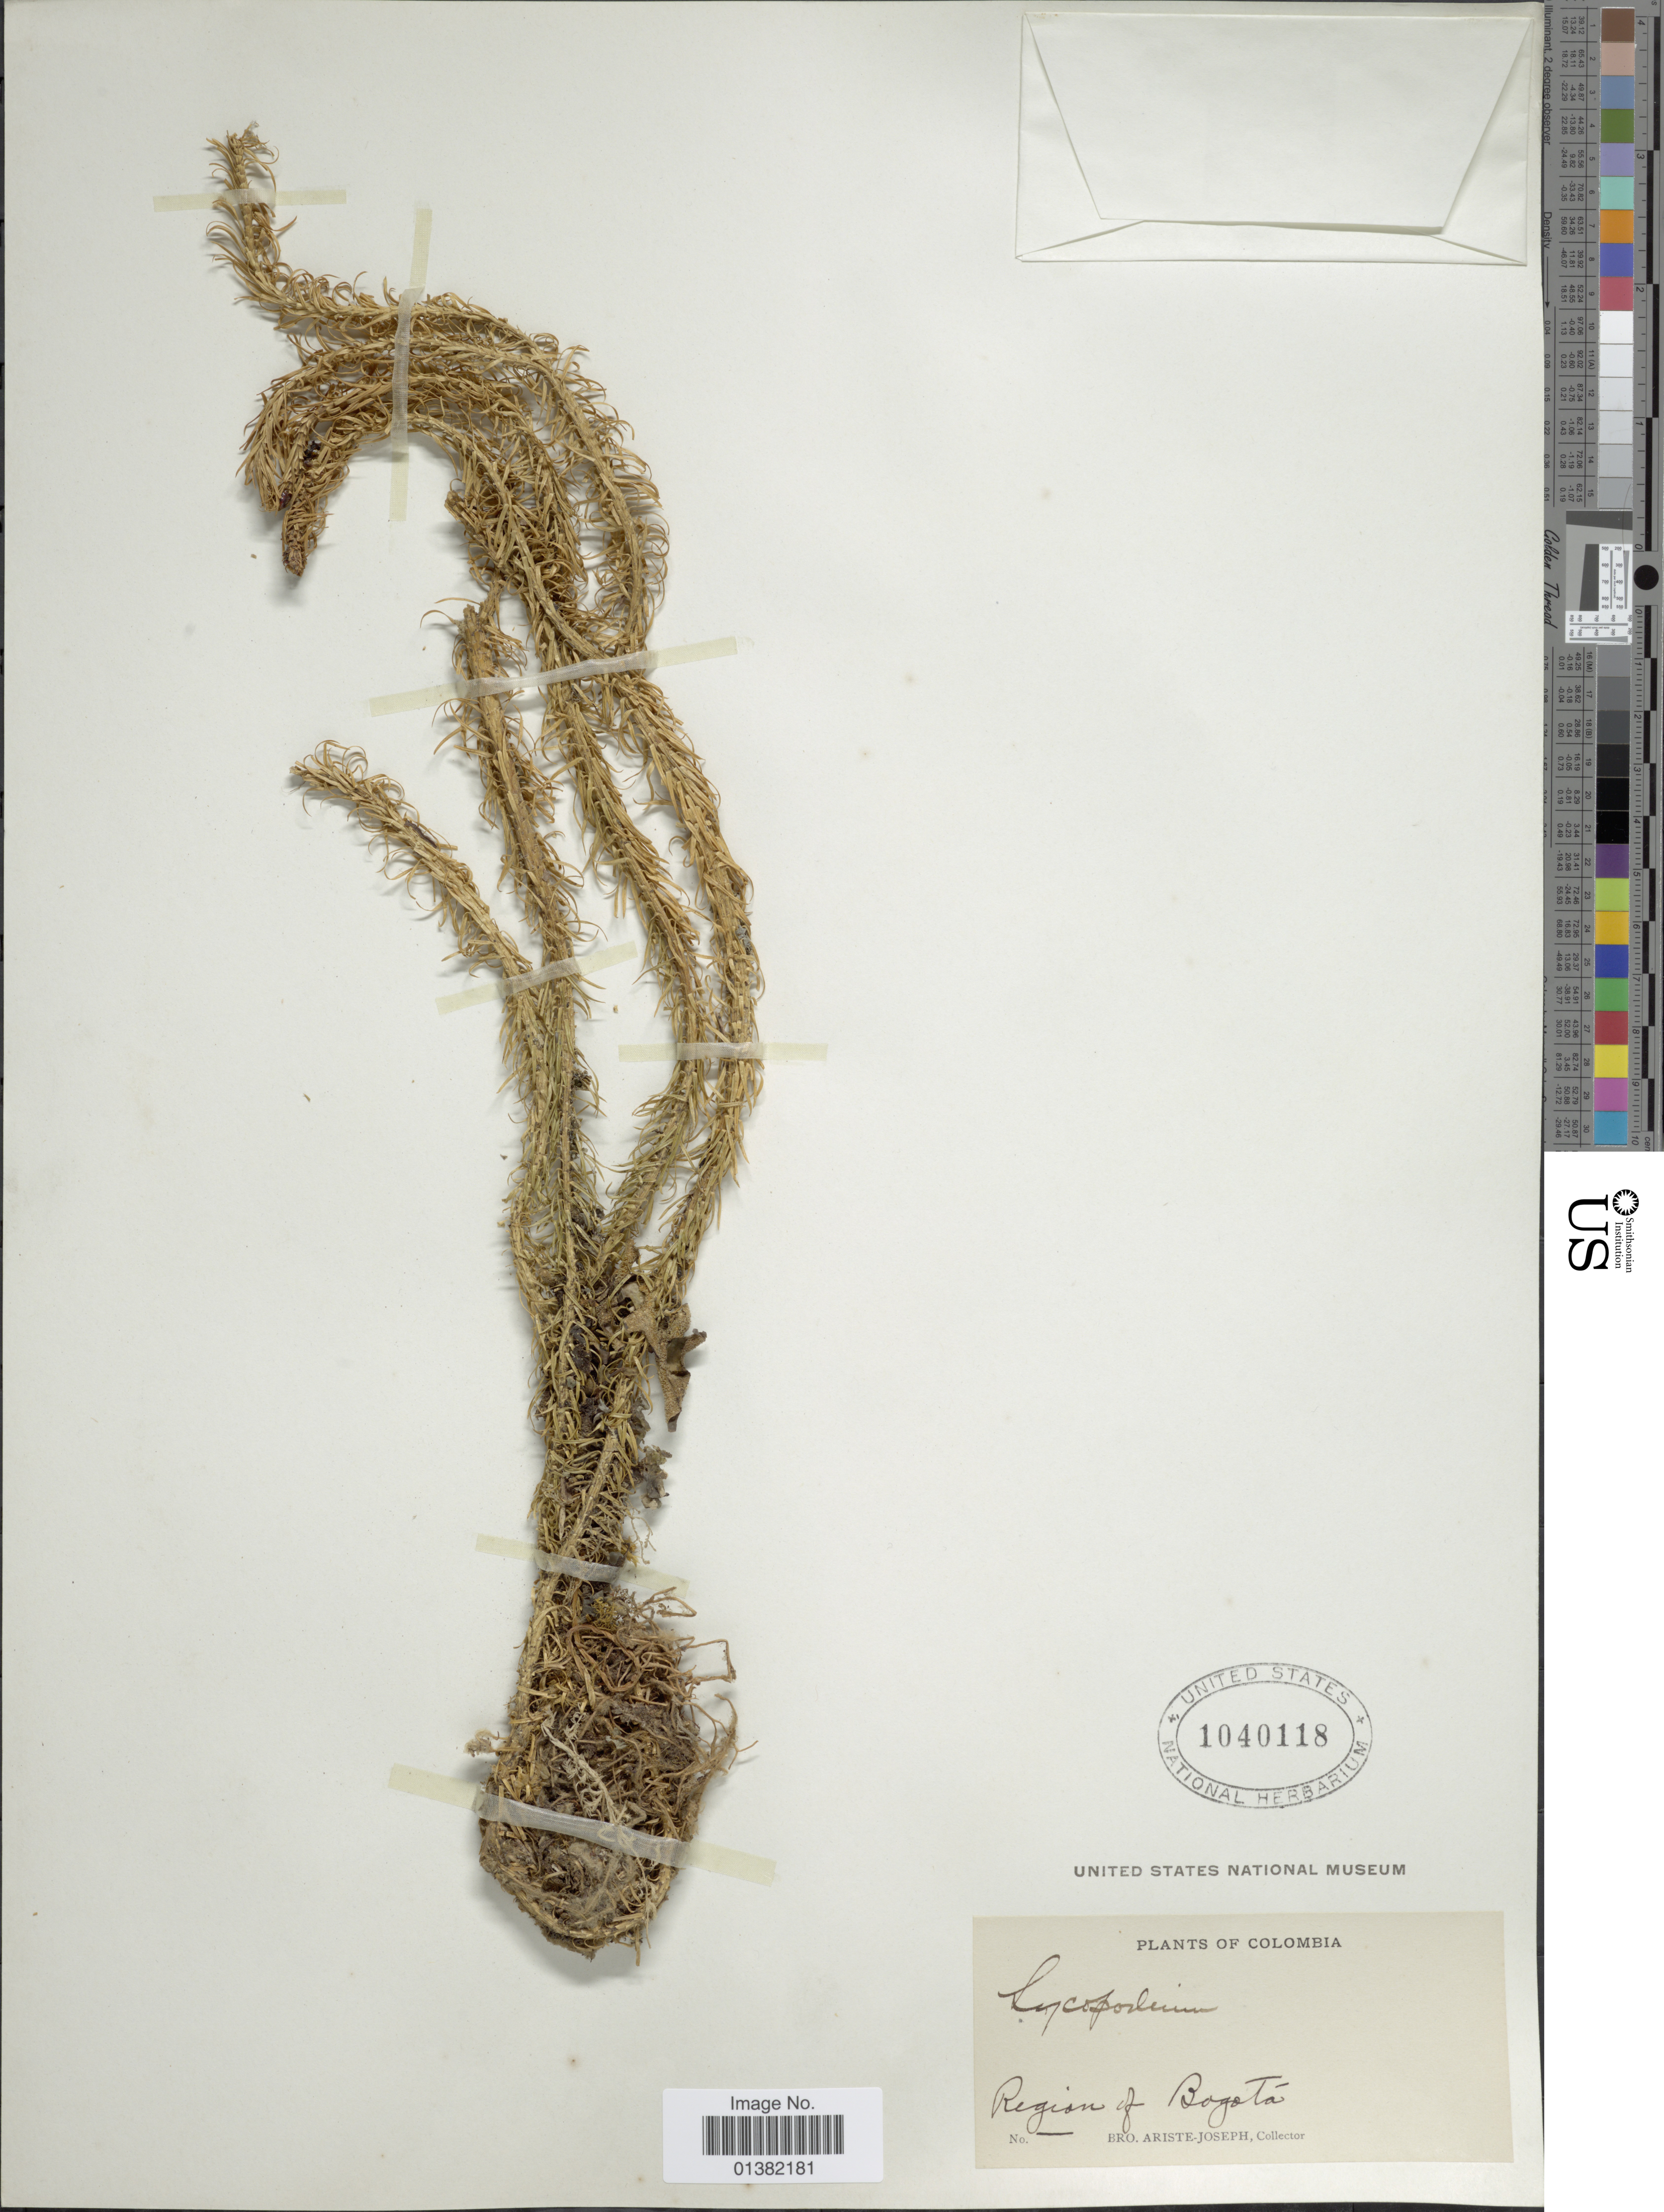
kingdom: Plantae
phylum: Tracheophyta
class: Lycopodiopsida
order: Lycopodiales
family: Lycopodiaceae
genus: Phlegmariurus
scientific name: Phlegmariurus hippurideus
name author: (Christ) B. Øllg.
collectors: Bro. Ariste-Joseph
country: Colombia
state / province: Bogota D.C.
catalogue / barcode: US 1040118